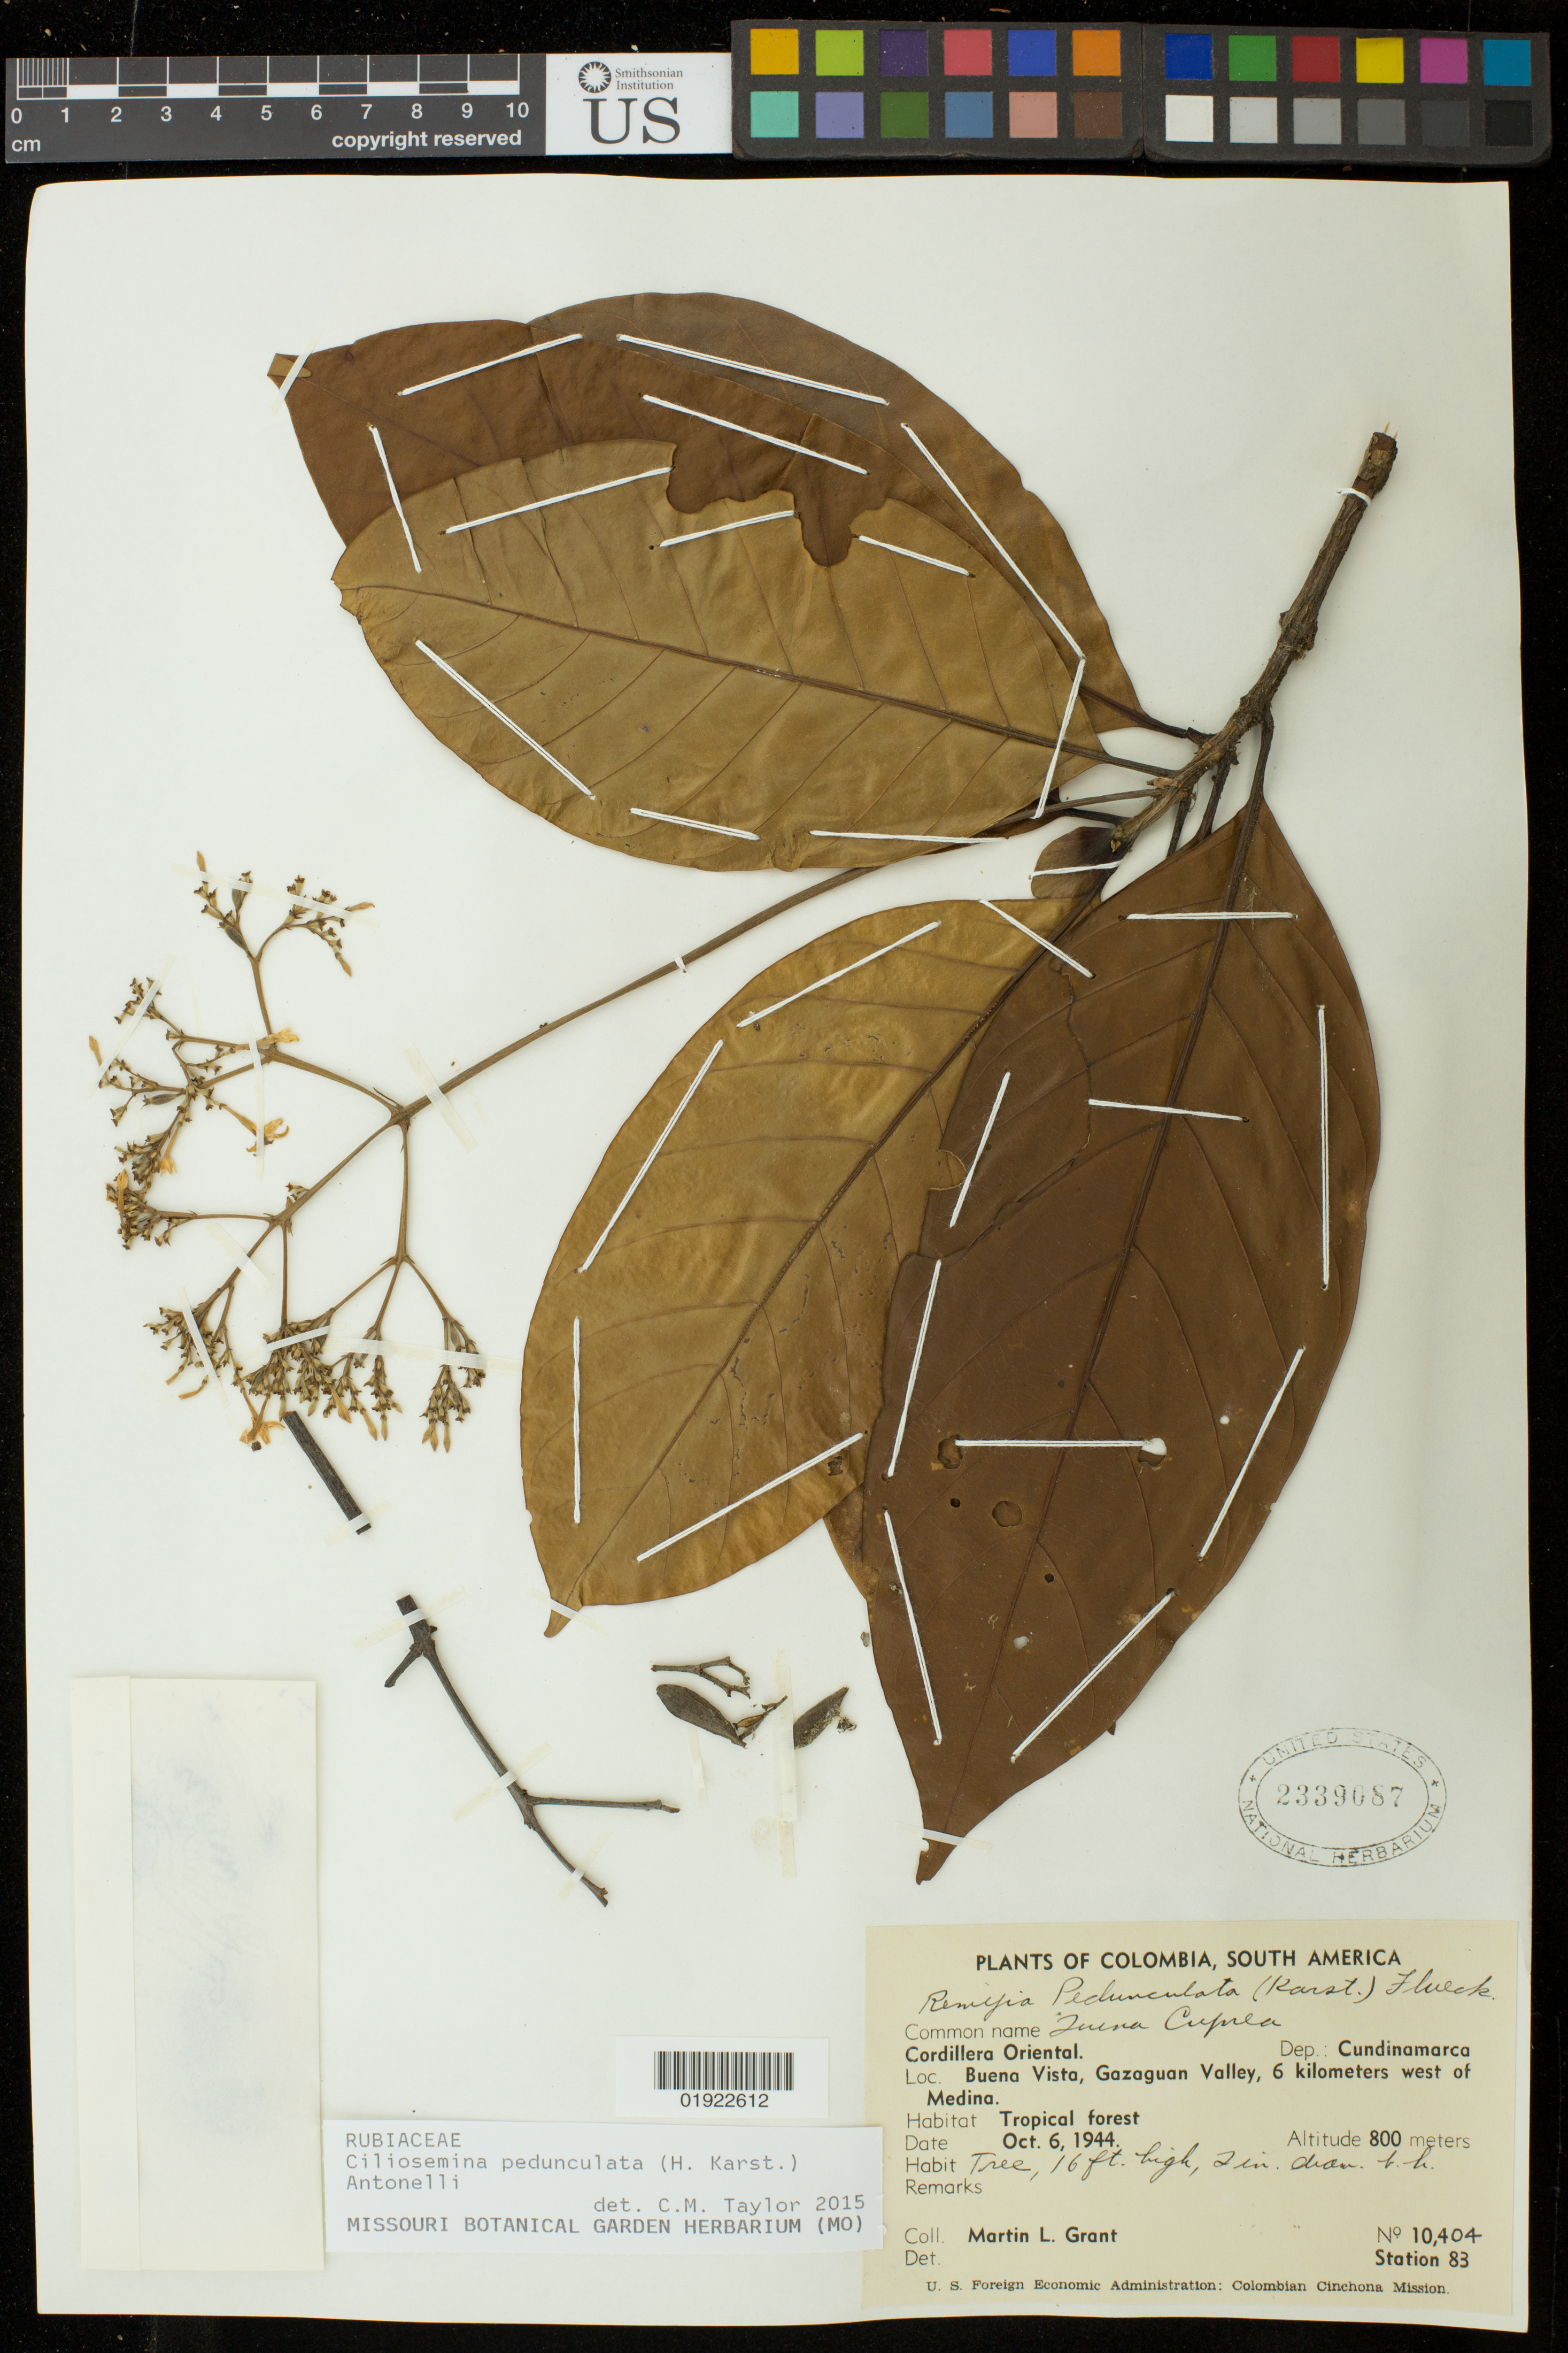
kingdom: Plantae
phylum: Tracheophyta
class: Magnoliopsida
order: Gentianales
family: Rubiaceae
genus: Ciliosemina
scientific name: Ciliosemina pedunculata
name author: (H. Karst.) Antonelli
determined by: Taylor, Charlotte M.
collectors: M. L. Grant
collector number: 10404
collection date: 1944-10-06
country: Colombia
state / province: Cundinamarca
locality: Cordillera Oriental. Buena Vista, Gazaguan Valley, 6 kilometers west of Medina.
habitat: Tropical forest.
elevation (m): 800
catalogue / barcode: US 2339087